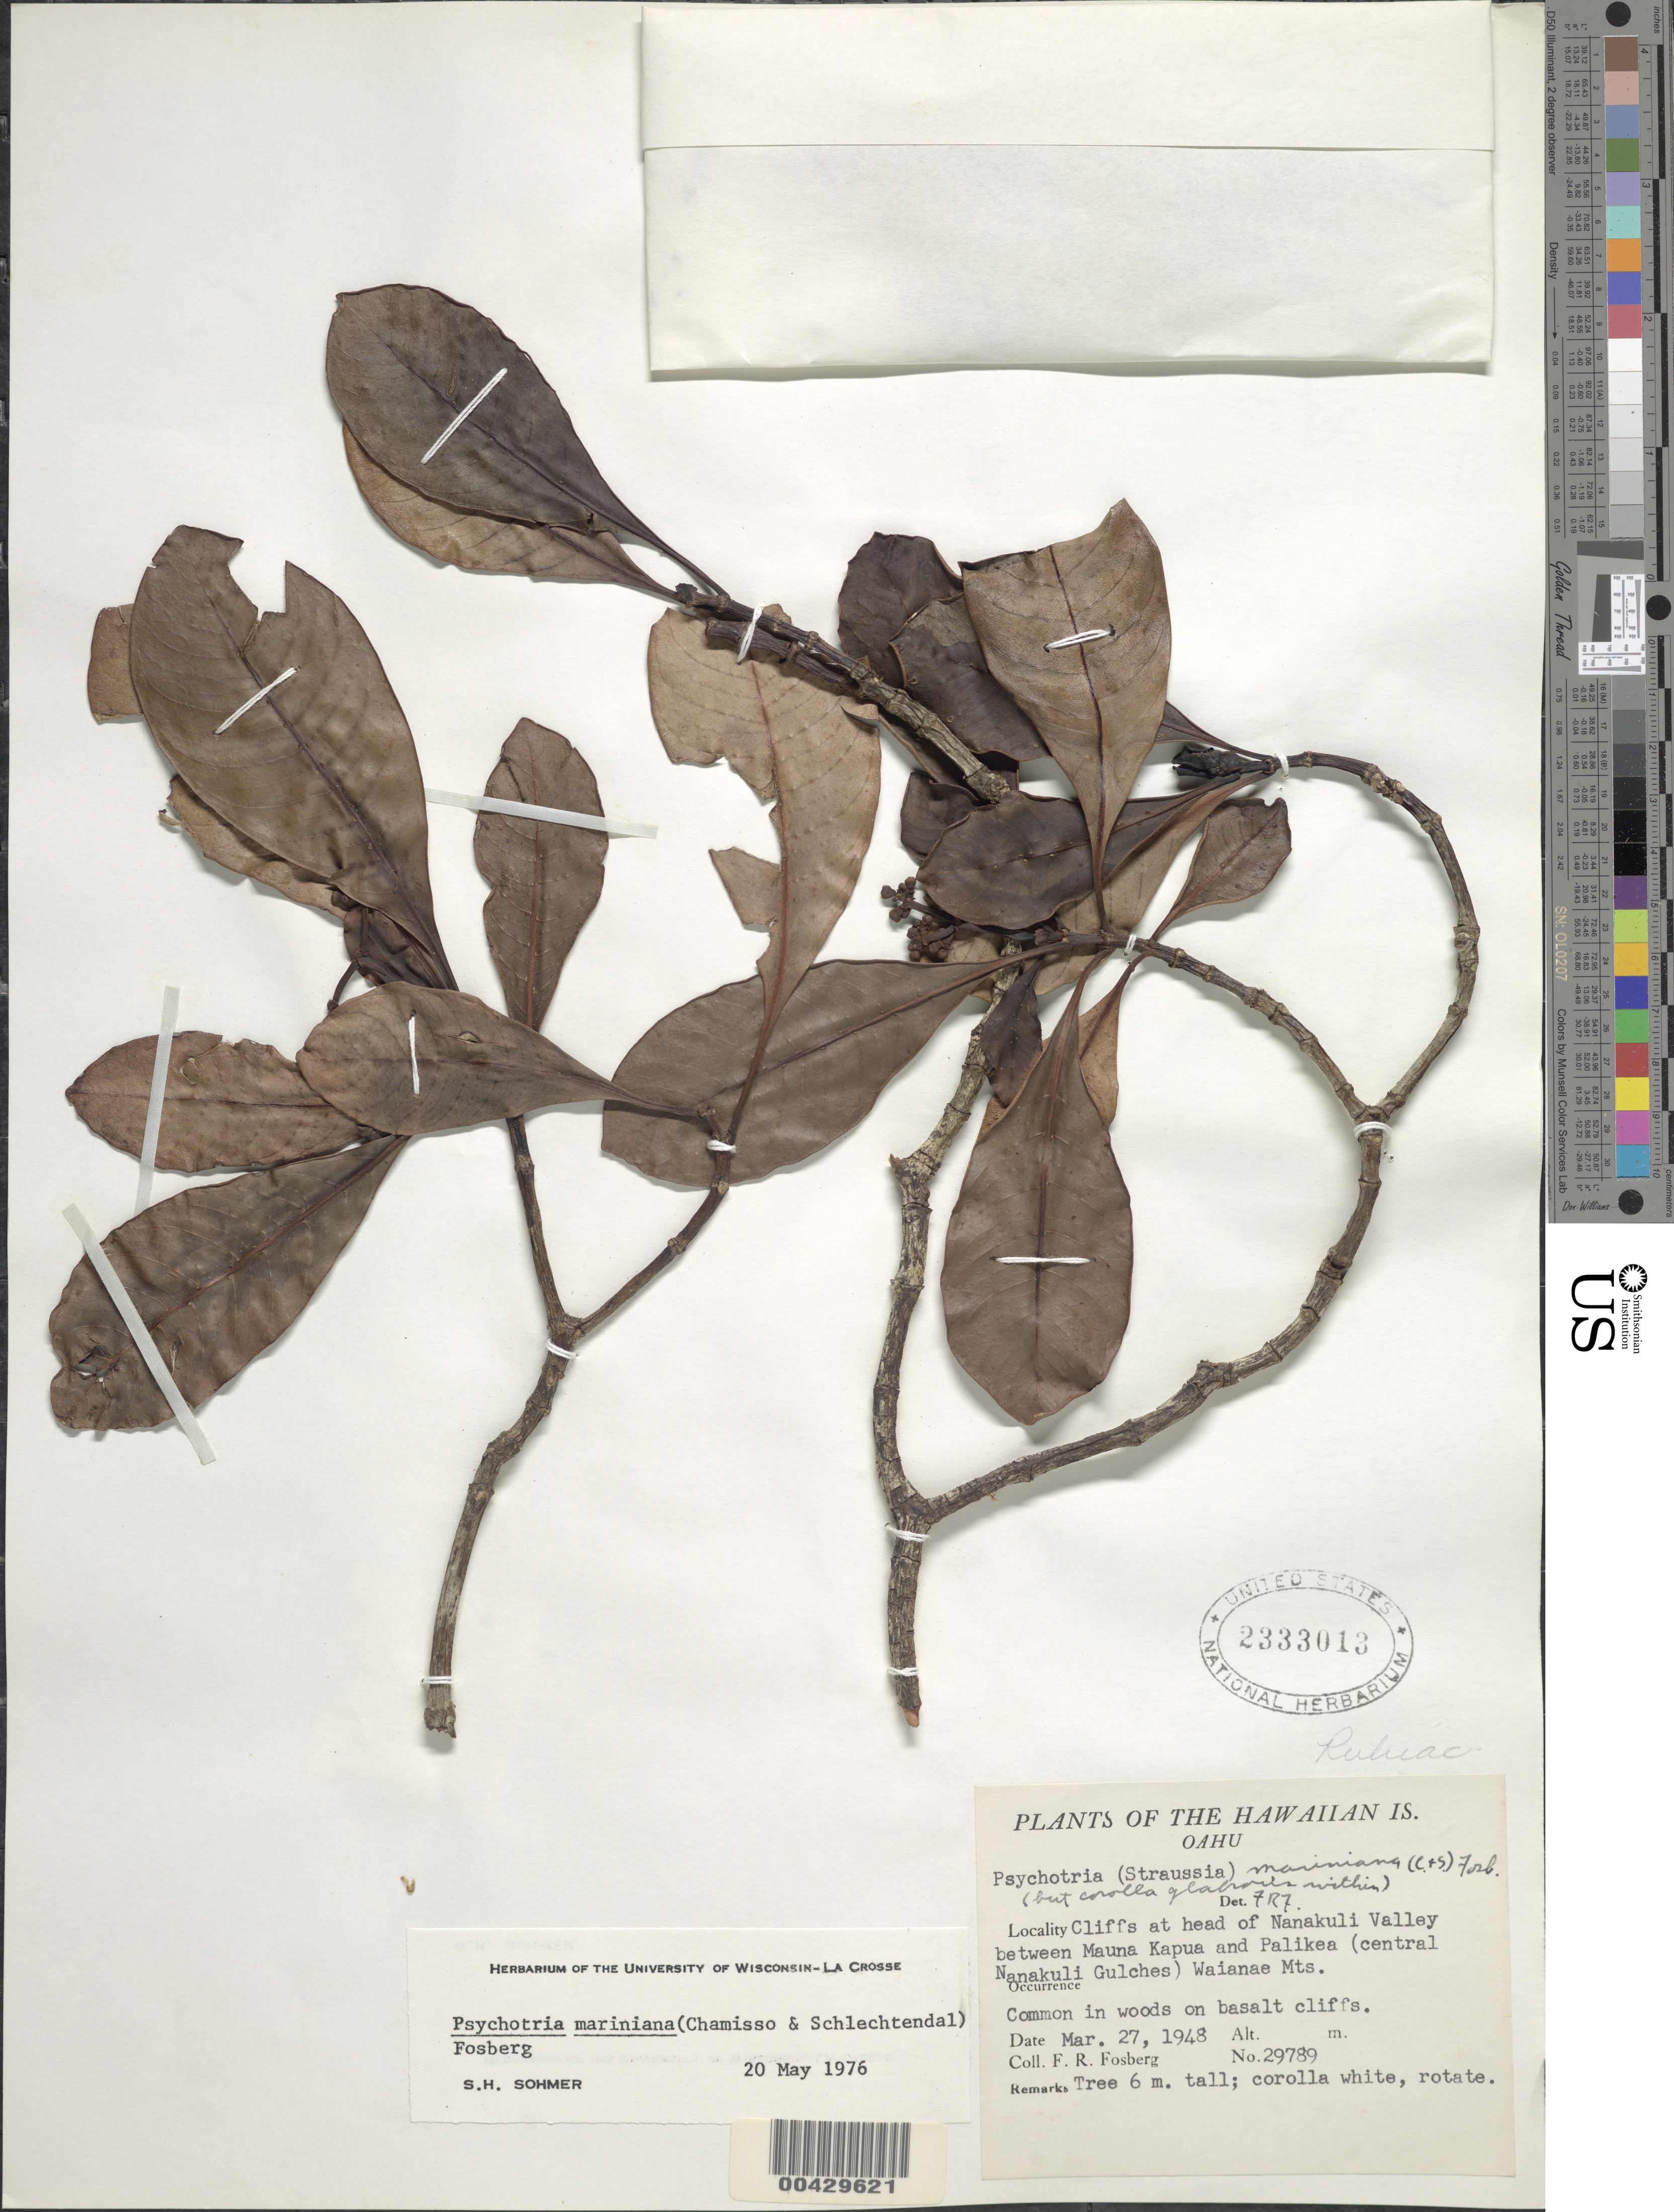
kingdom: Plantae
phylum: Tracheophyta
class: Magnoliopsida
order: Gentianales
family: Rubiaceae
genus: Psychotria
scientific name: Psychotria mariniana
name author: (Cham. & Schltdl.) Fosberg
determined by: Sohmer, S. H.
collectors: F. R. Fosberg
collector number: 29789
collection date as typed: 27 Mar 1948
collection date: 1948-03-27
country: United States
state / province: Hawaii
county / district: Honolulu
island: Oahu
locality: cliffs at head of Nanakuli Valley between Mauna Kapua and Palikea (central Nanakuli Gulches) Waianae Mts.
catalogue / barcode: US 2333013